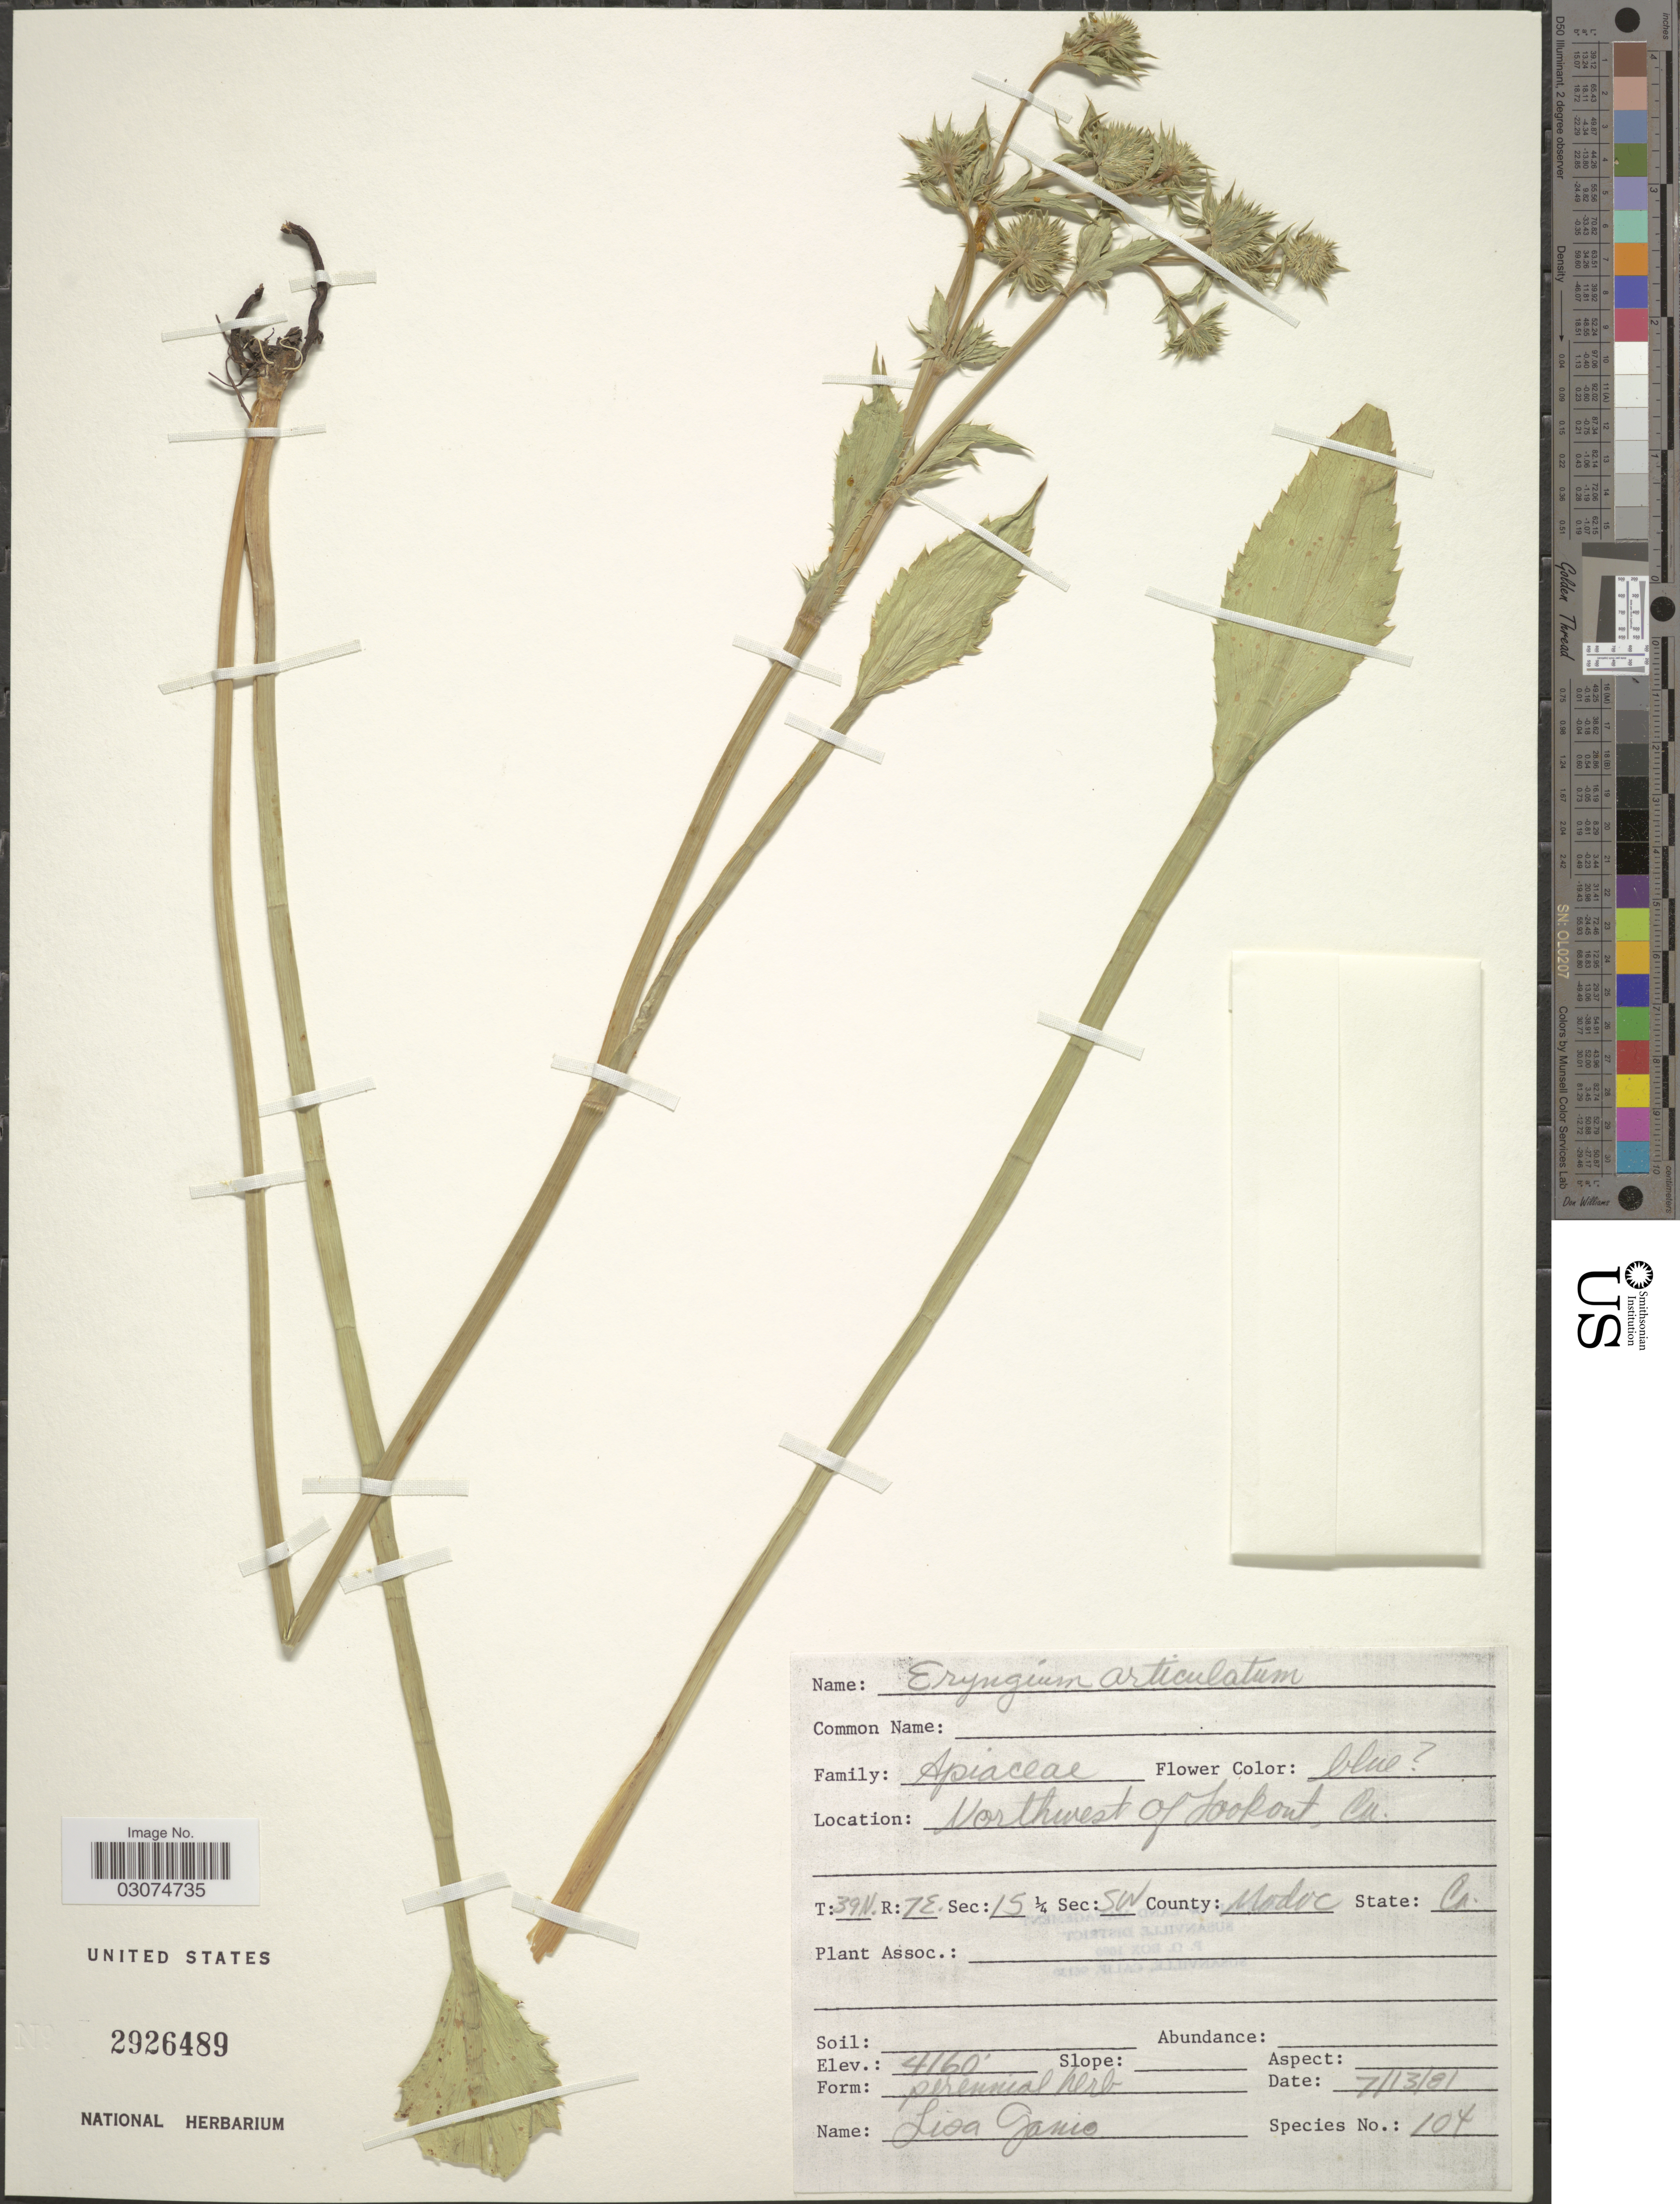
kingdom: Plantae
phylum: Tracheophyta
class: Magnoliopsida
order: Apiales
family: Apiaceae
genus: Eryngium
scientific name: Eryngium articulatum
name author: Hook.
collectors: L. Ganio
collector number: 104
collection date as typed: Transcribed d/m/y: 13/7/81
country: United States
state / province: California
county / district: Modoc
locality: Northwest of Lookout, Ca. T:39N. R:7E Sec:15 ¼ Sec: SW. County: Modoc. State: Ca.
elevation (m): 1268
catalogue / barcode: US 2926489